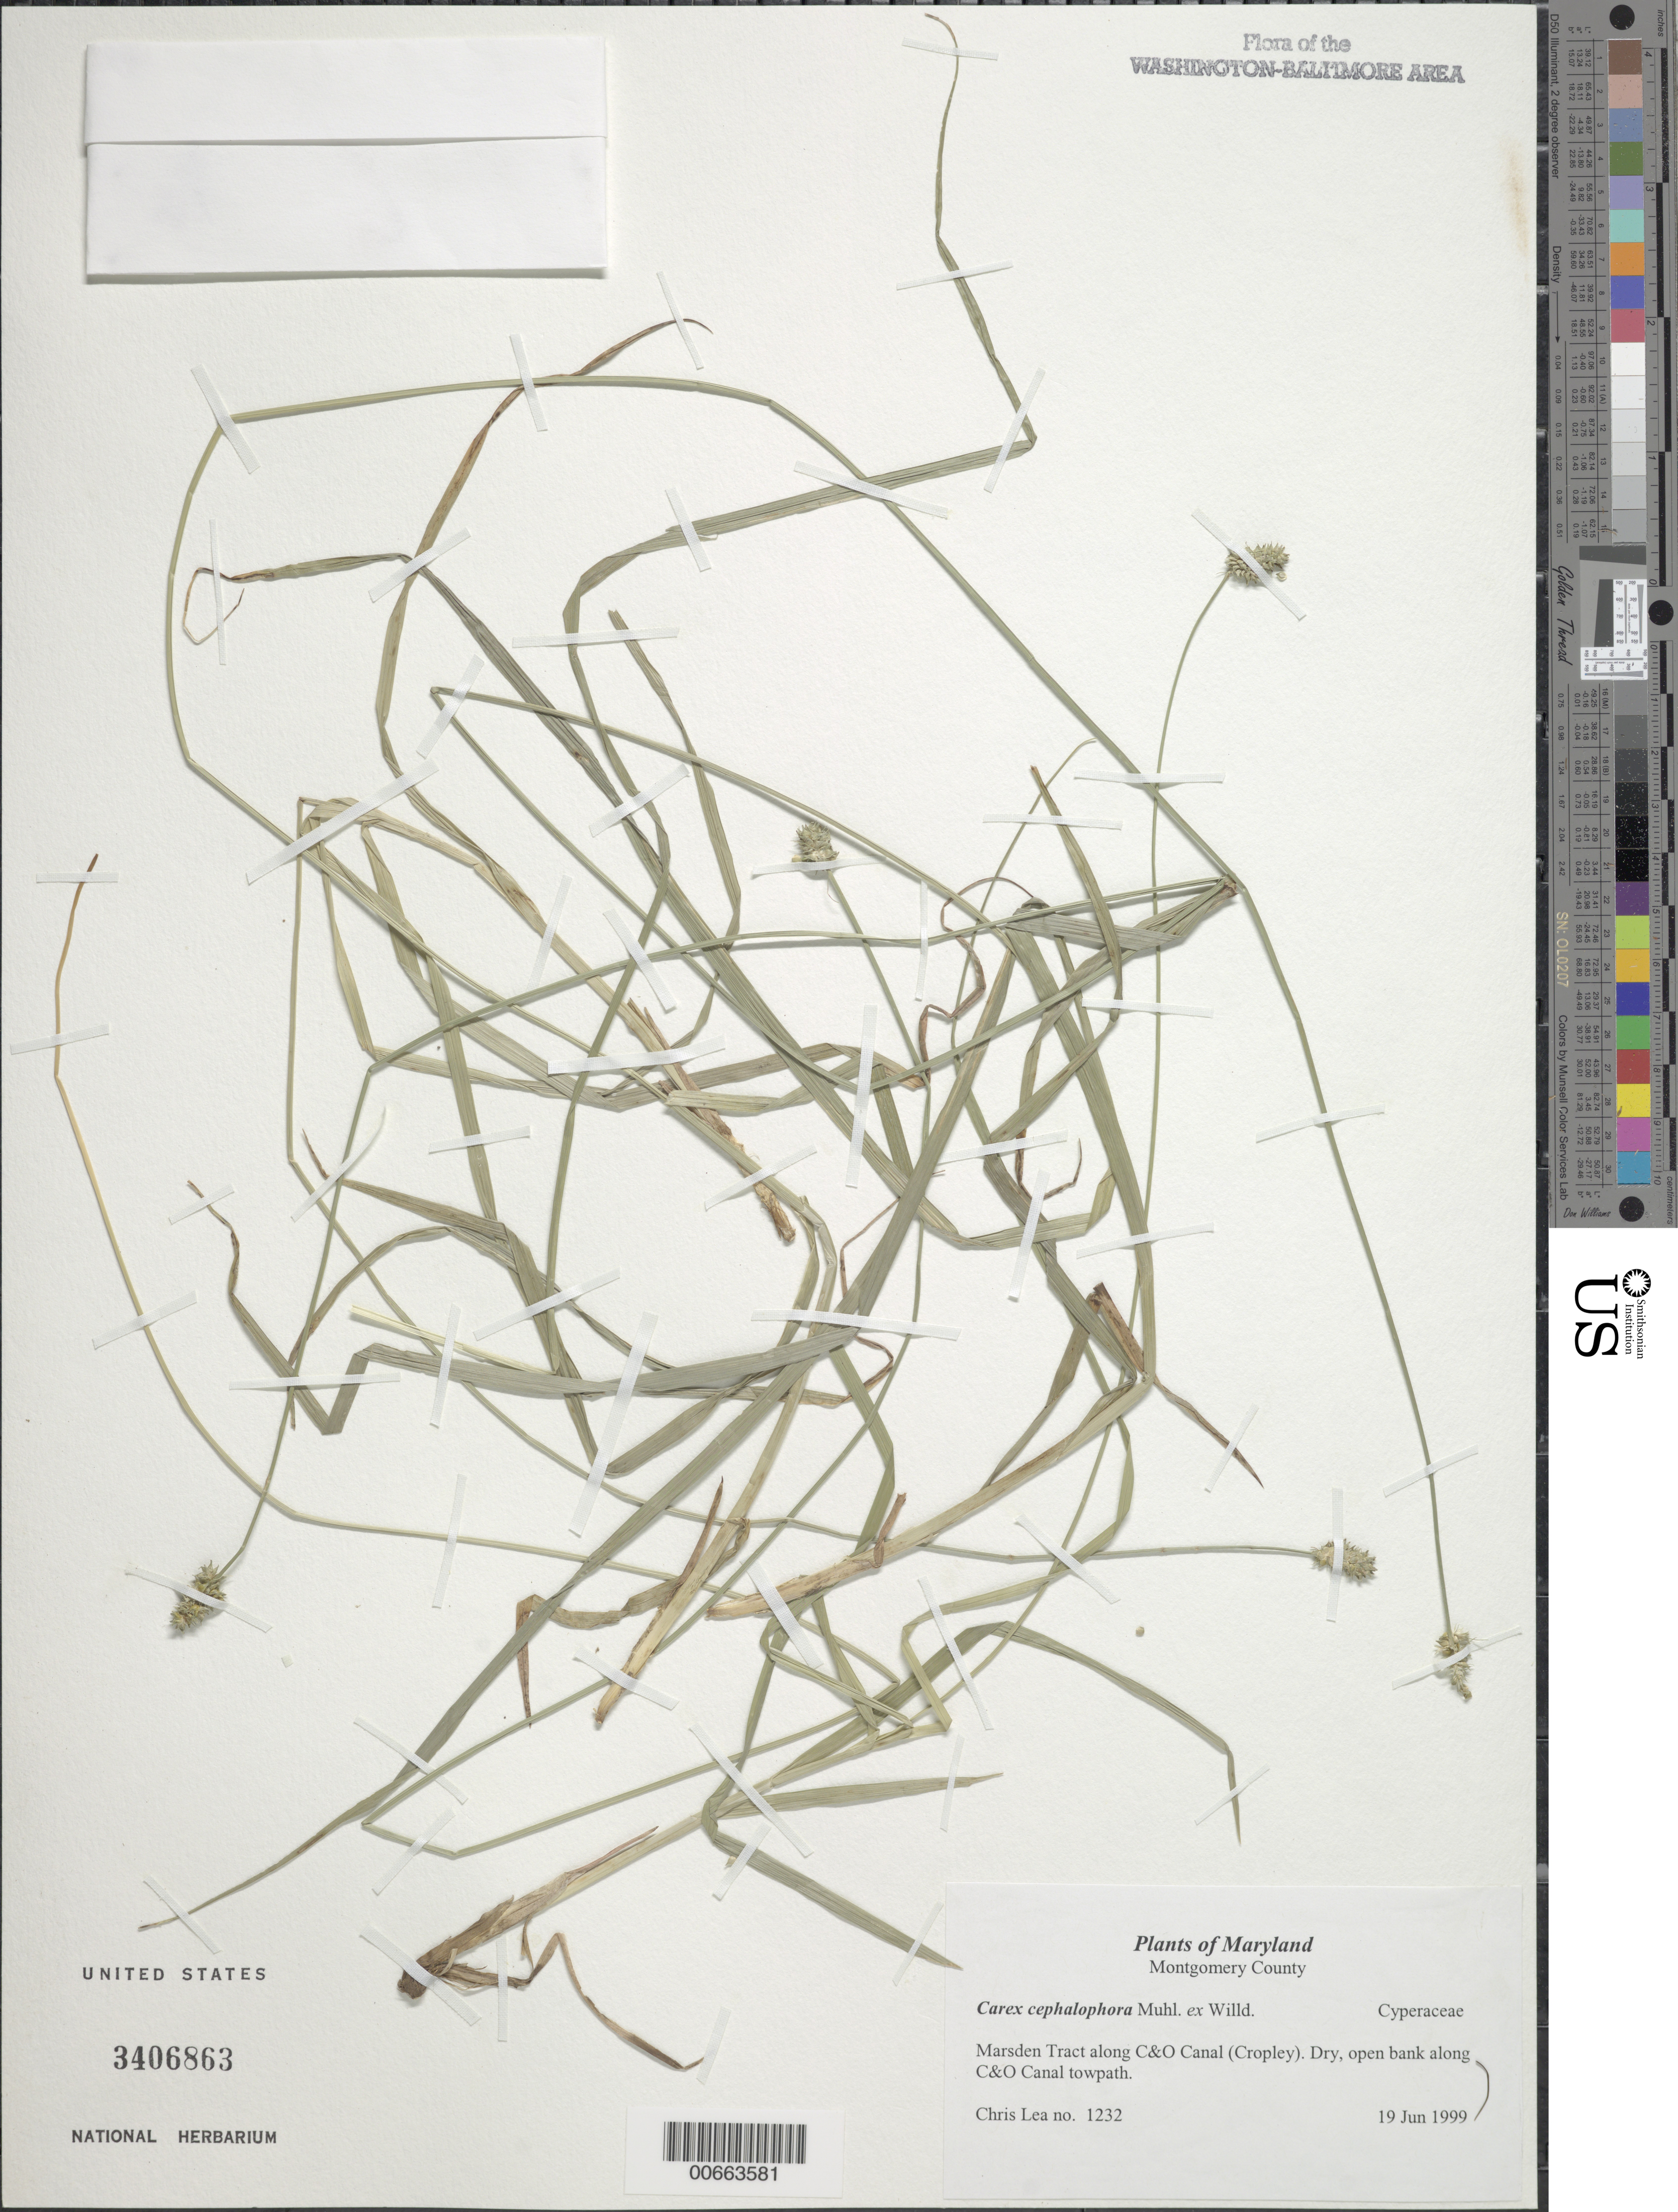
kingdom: Plantae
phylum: Tracheophyta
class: Liliopsida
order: Poales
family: Cyperaceae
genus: Carex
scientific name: Carex cephalophora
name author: Muhl. ex Willd.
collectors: C. Lea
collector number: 1232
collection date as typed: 19 Jun 1999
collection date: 1999-06-19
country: United States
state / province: Maryland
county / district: Montgomery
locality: Marsden Tract along C&O Canal (Cropley).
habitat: Dry, open bank along towpath.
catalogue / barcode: US 3406863